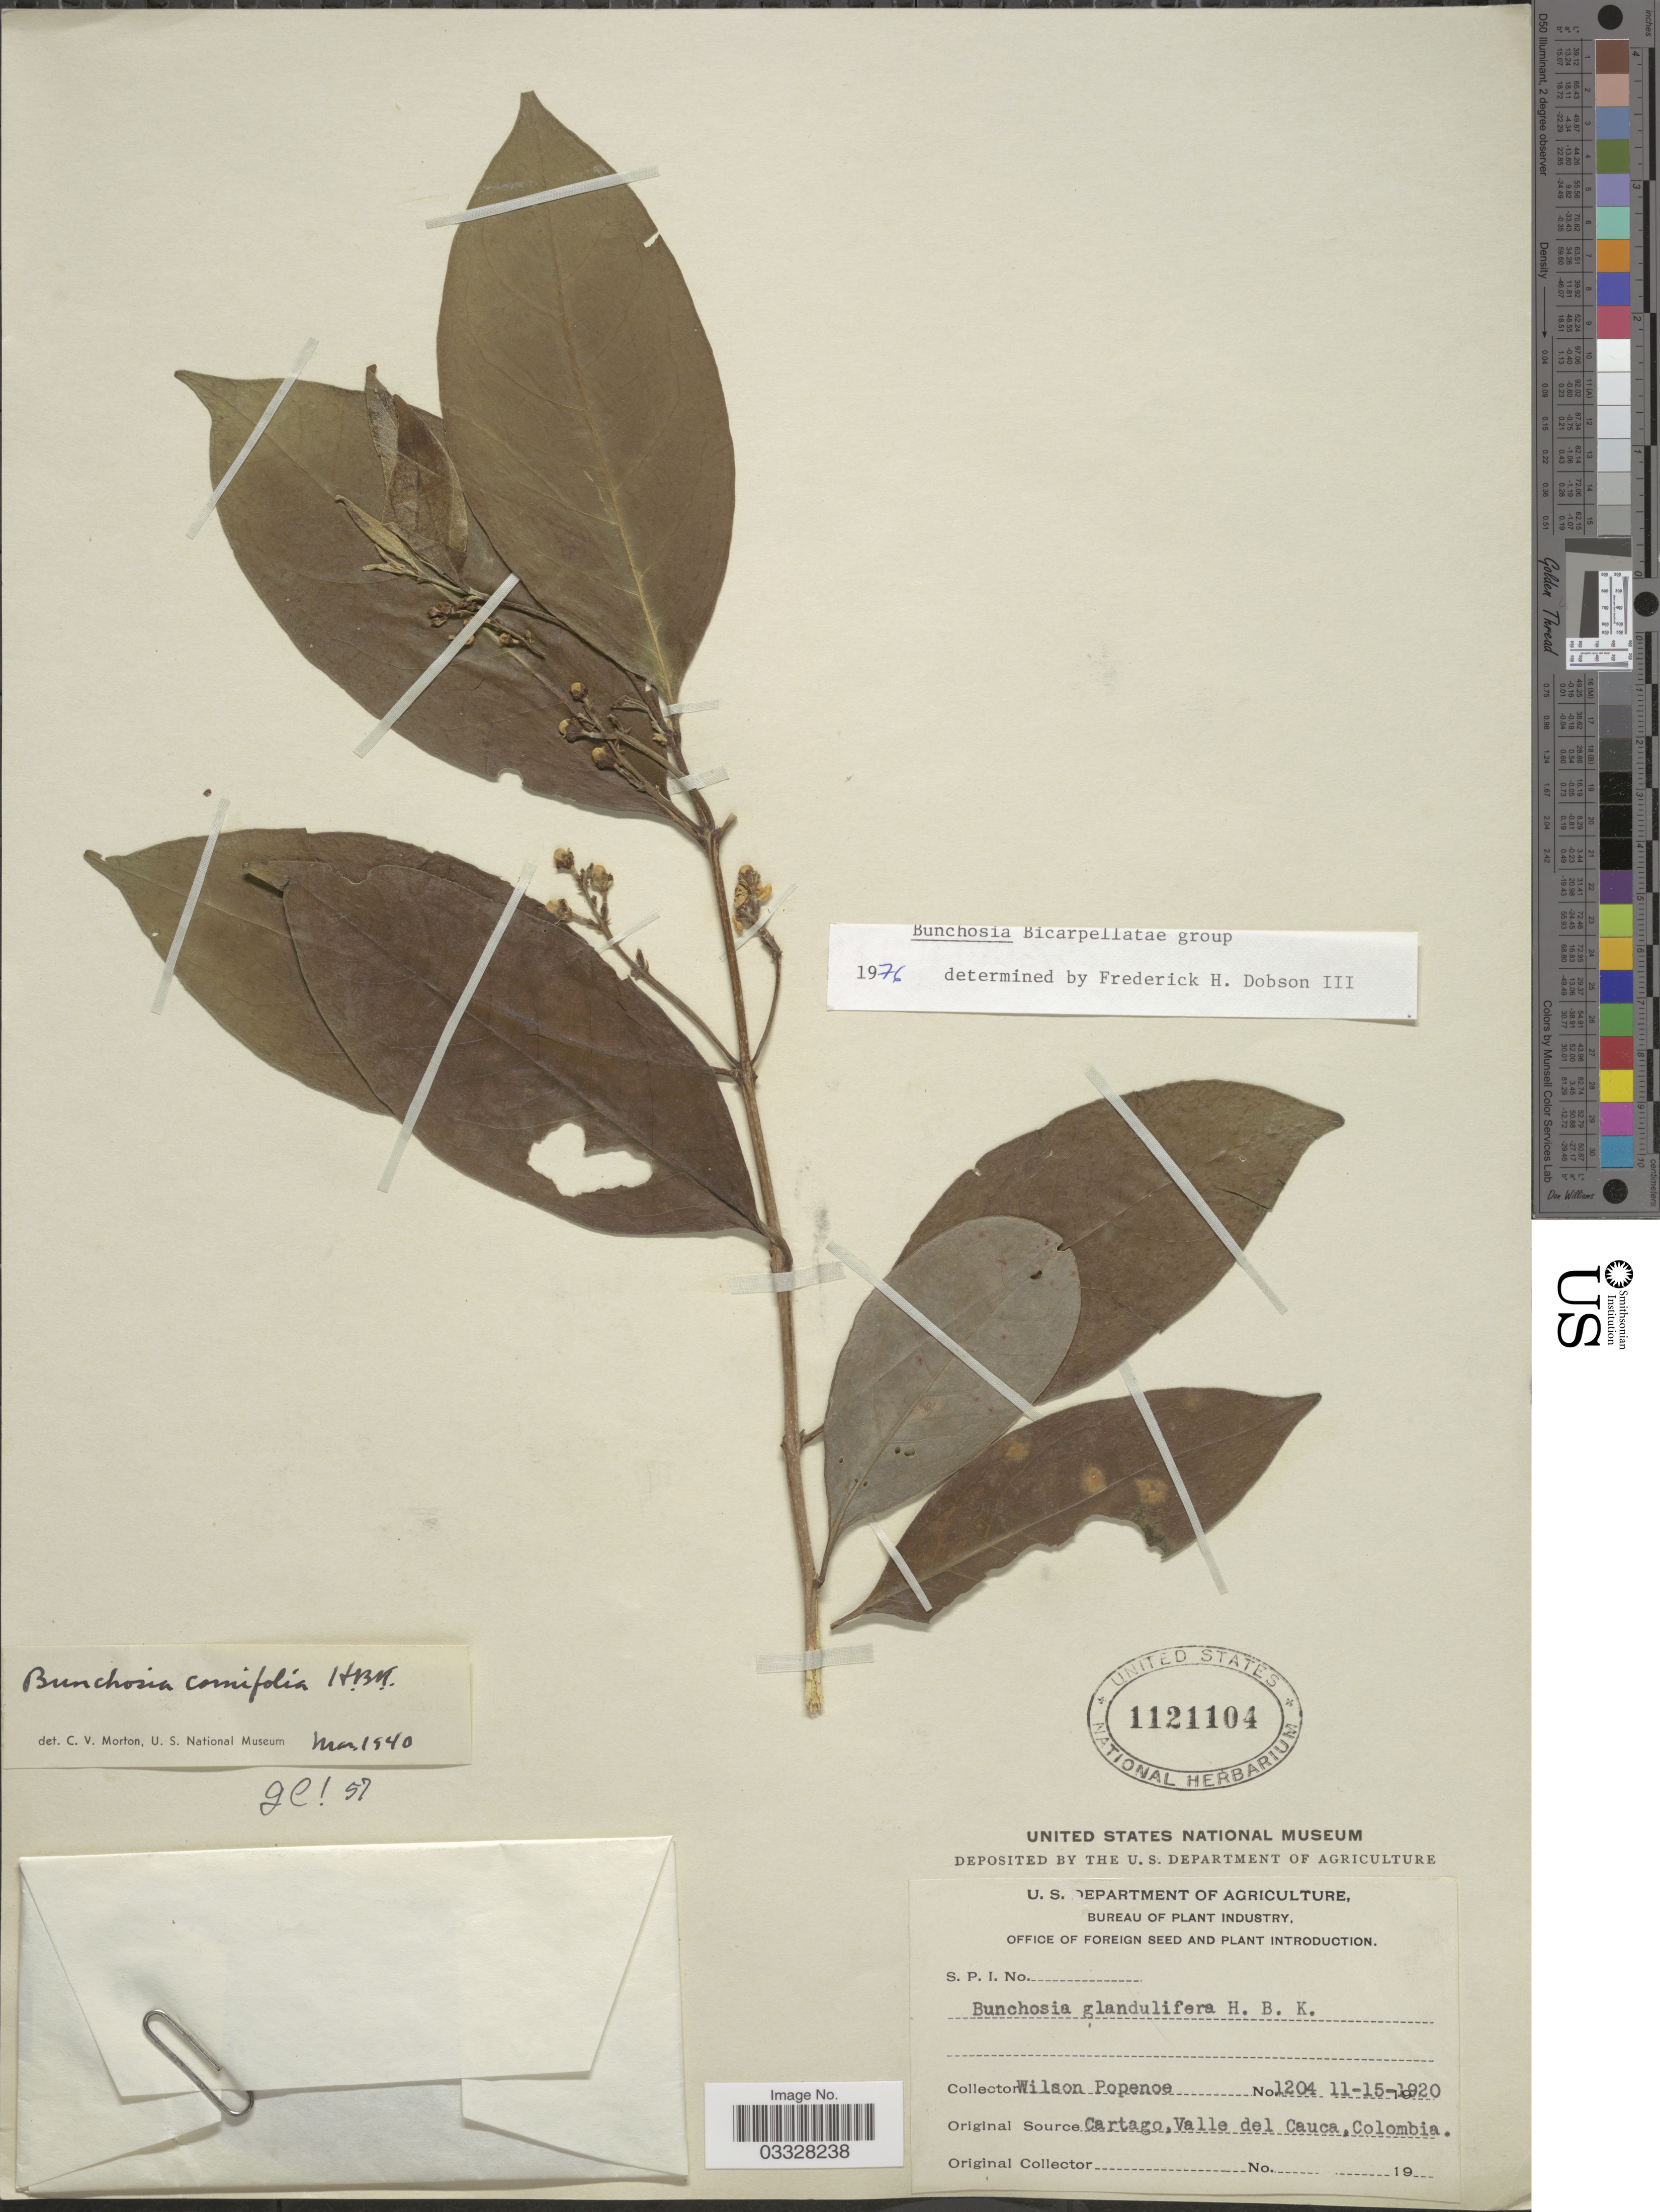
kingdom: Plantae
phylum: Tracheophyta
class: Magnoliopsida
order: Malpighiales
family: Malpighiaceae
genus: Bunchosia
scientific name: Bunchosia cornifolia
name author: Kunth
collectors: F. Popenoe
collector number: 1204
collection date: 1920-11-15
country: Colombia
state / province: Valle del Cauca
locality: Cartago, Valle del Cauca.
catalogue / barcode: US 1121104